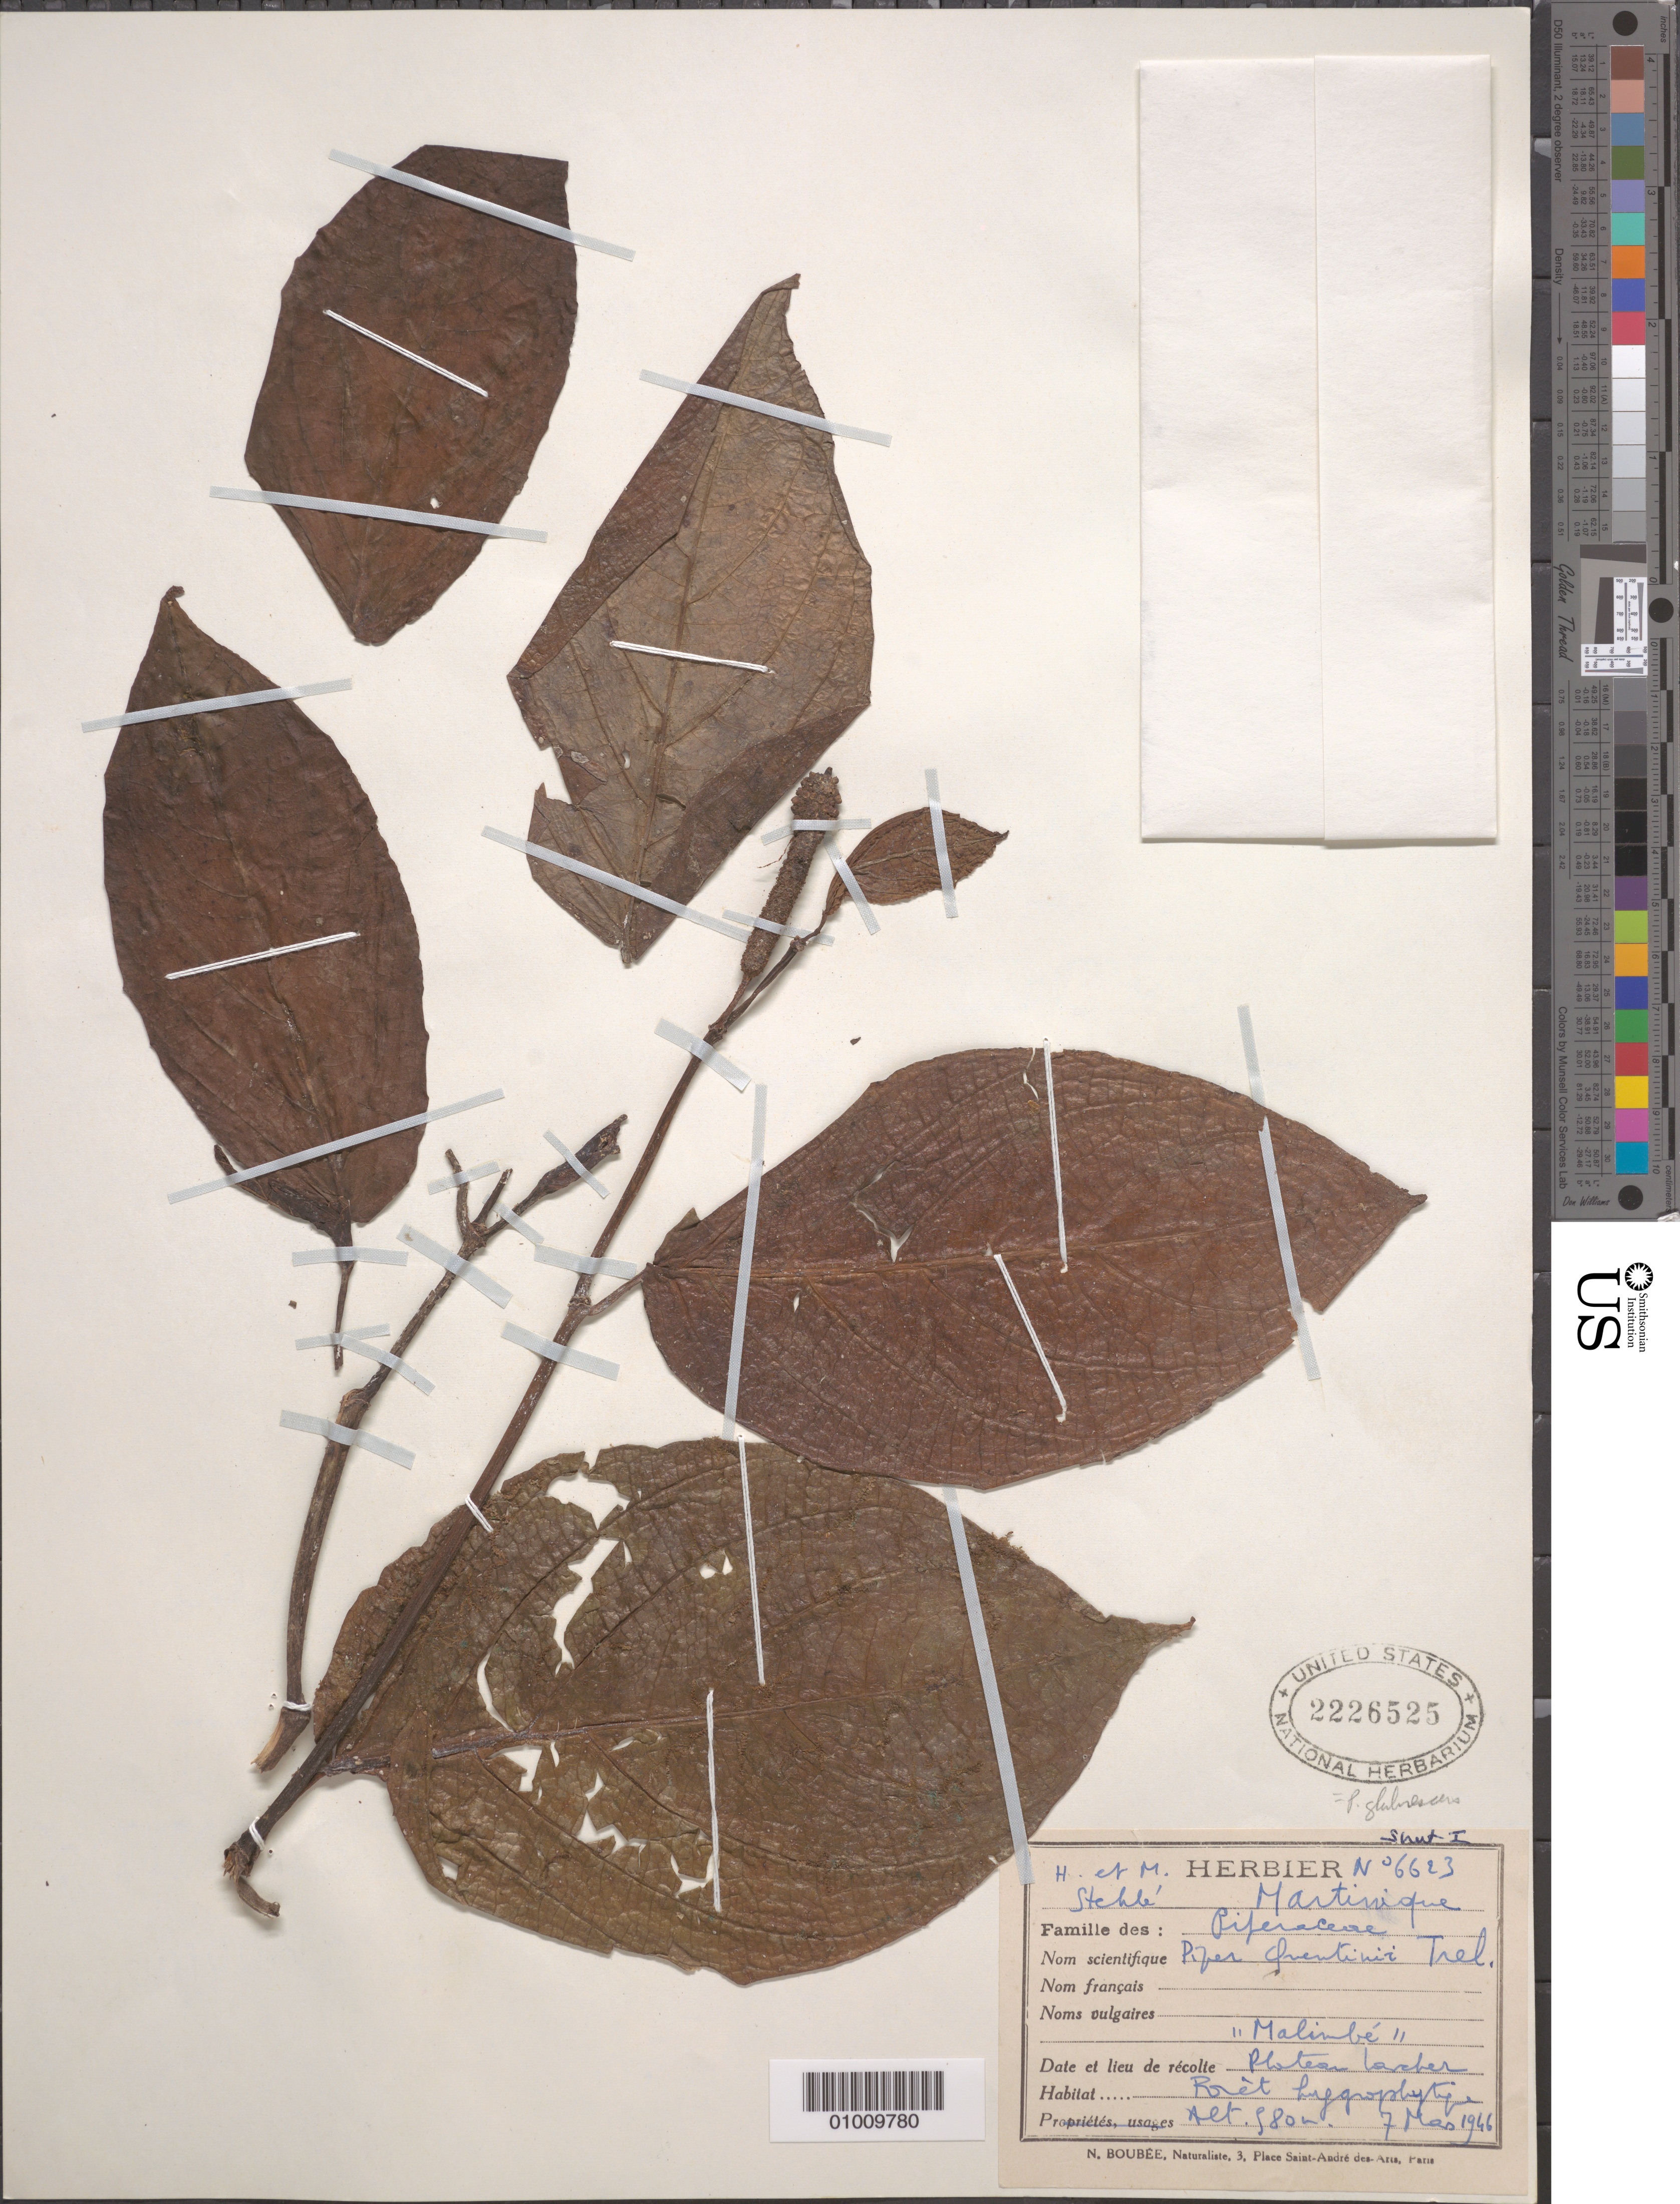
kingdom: Plantae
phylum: Tracheophyta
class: Magnoliopsida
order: Piperales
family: Piperaceae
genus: Piper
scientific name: Piper glabrescens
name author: (Miq.) C. DC.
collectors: H. Stehlé & M. Stehlé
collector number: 6623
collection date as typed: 07 Mar 1946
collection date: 1946-03-07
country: Martinique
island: Martinique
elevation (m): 580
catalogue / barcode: US 2226525